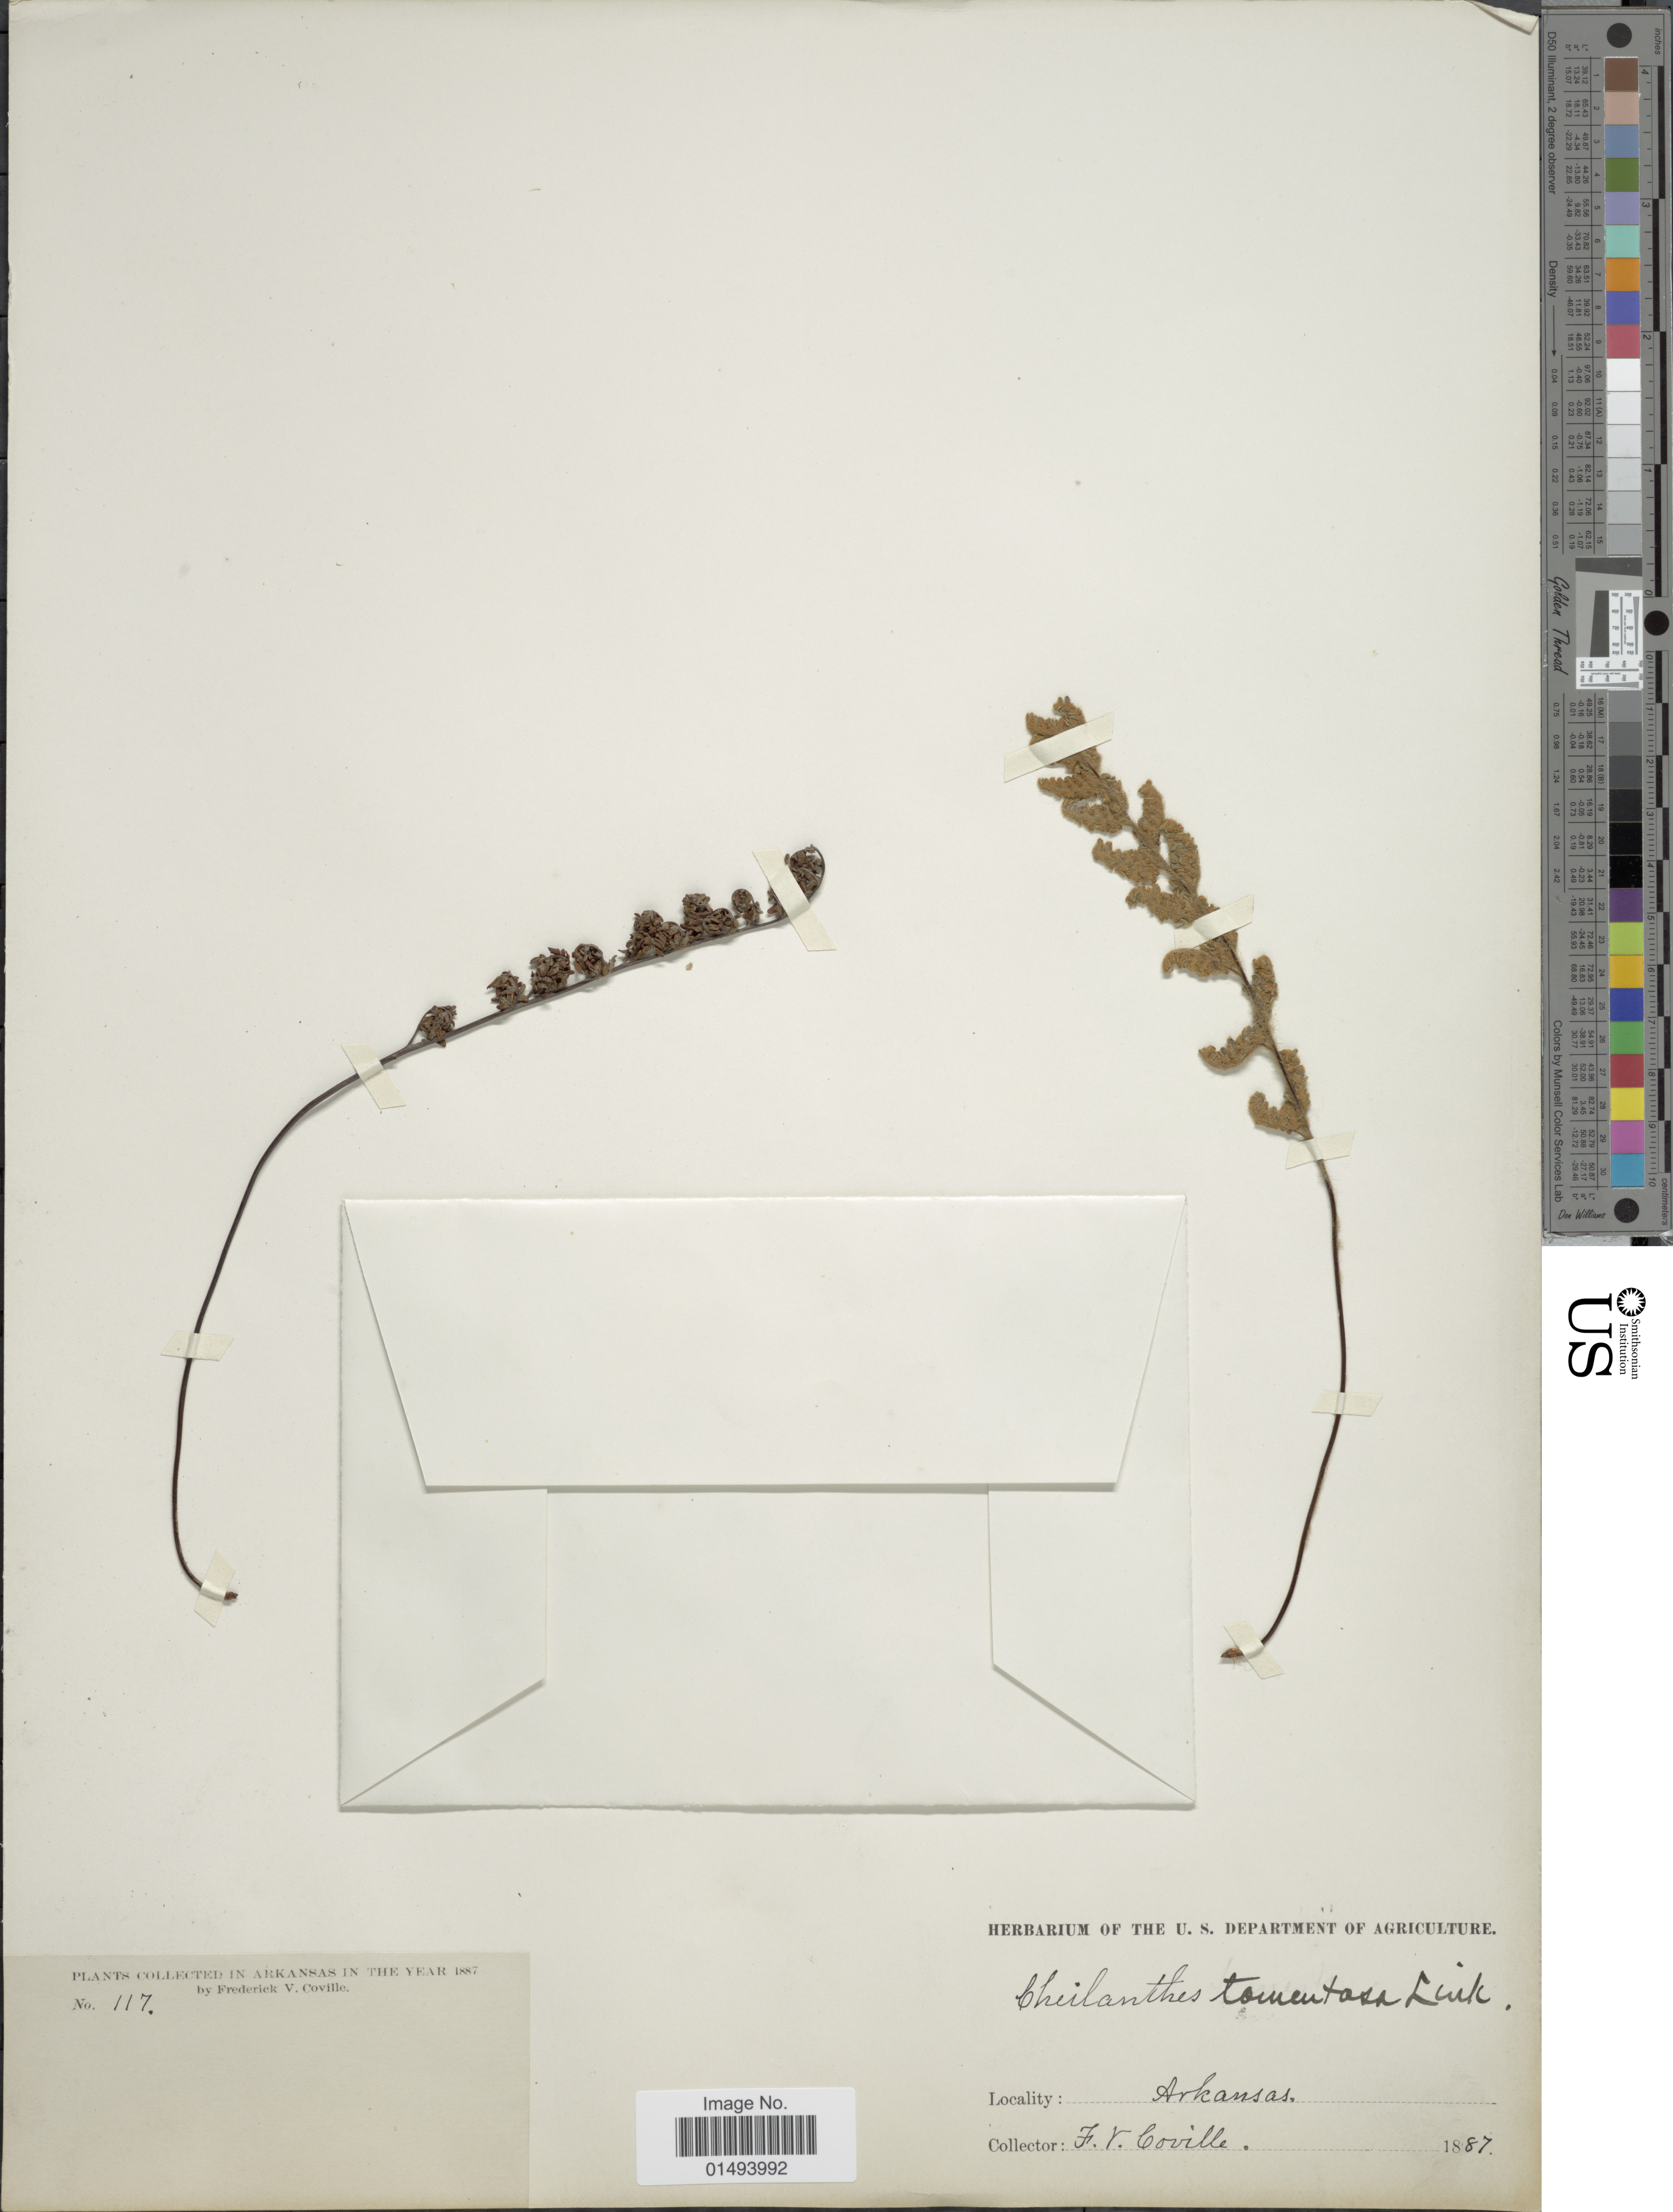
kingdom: Plantae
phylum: Tracheophyta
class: Polypodiopsida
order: Polypodiales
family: Pteridaceae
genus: Myriopteris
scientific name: Myriopteris tomentosa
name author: (Link) Fée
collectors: F. V. Coville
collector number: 117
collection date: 1887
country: United States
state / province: Arkansas